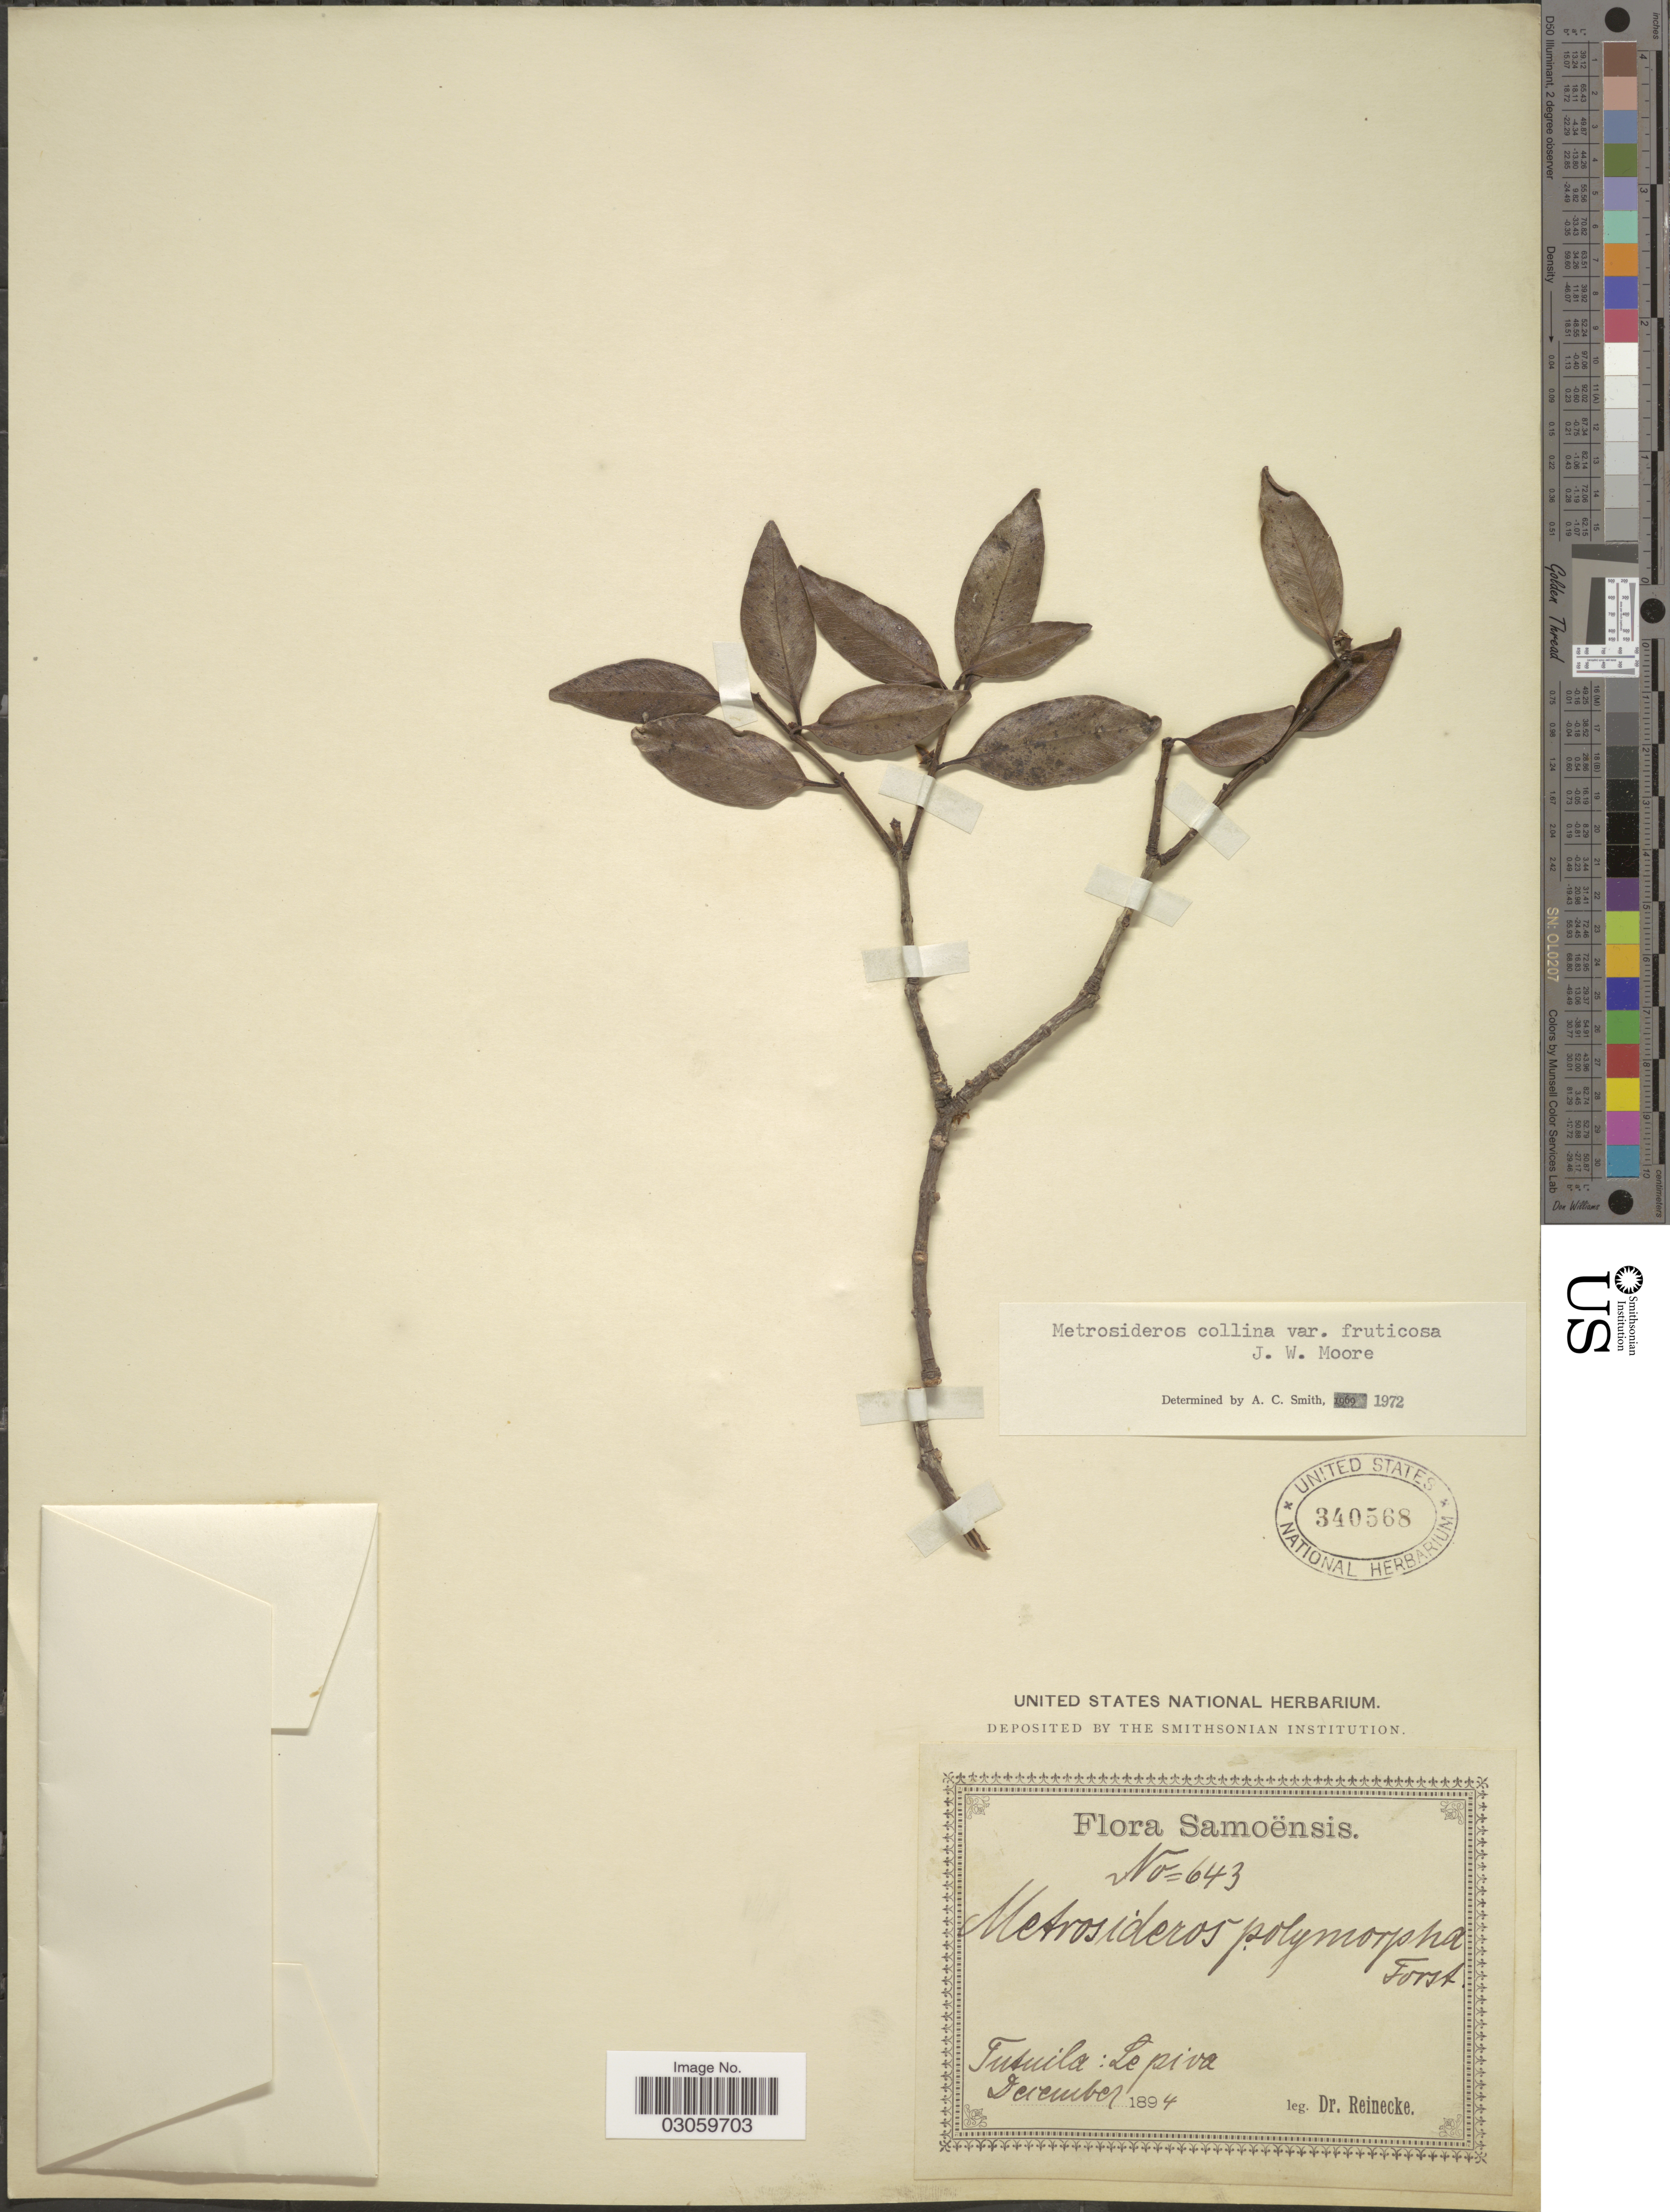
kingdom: Plantae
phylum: Tracheophyta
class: Magnoliopsida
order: Myrtales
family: Myrtaceae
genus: Metrosideros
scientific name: Metrosideros collina var. fruticosa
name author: J.W. Moore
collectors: -- Reinecke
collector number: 643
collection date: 1894-12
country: American Samoa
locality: Samoënsis. Tutuila: Lepiva.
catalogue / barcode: US 340568